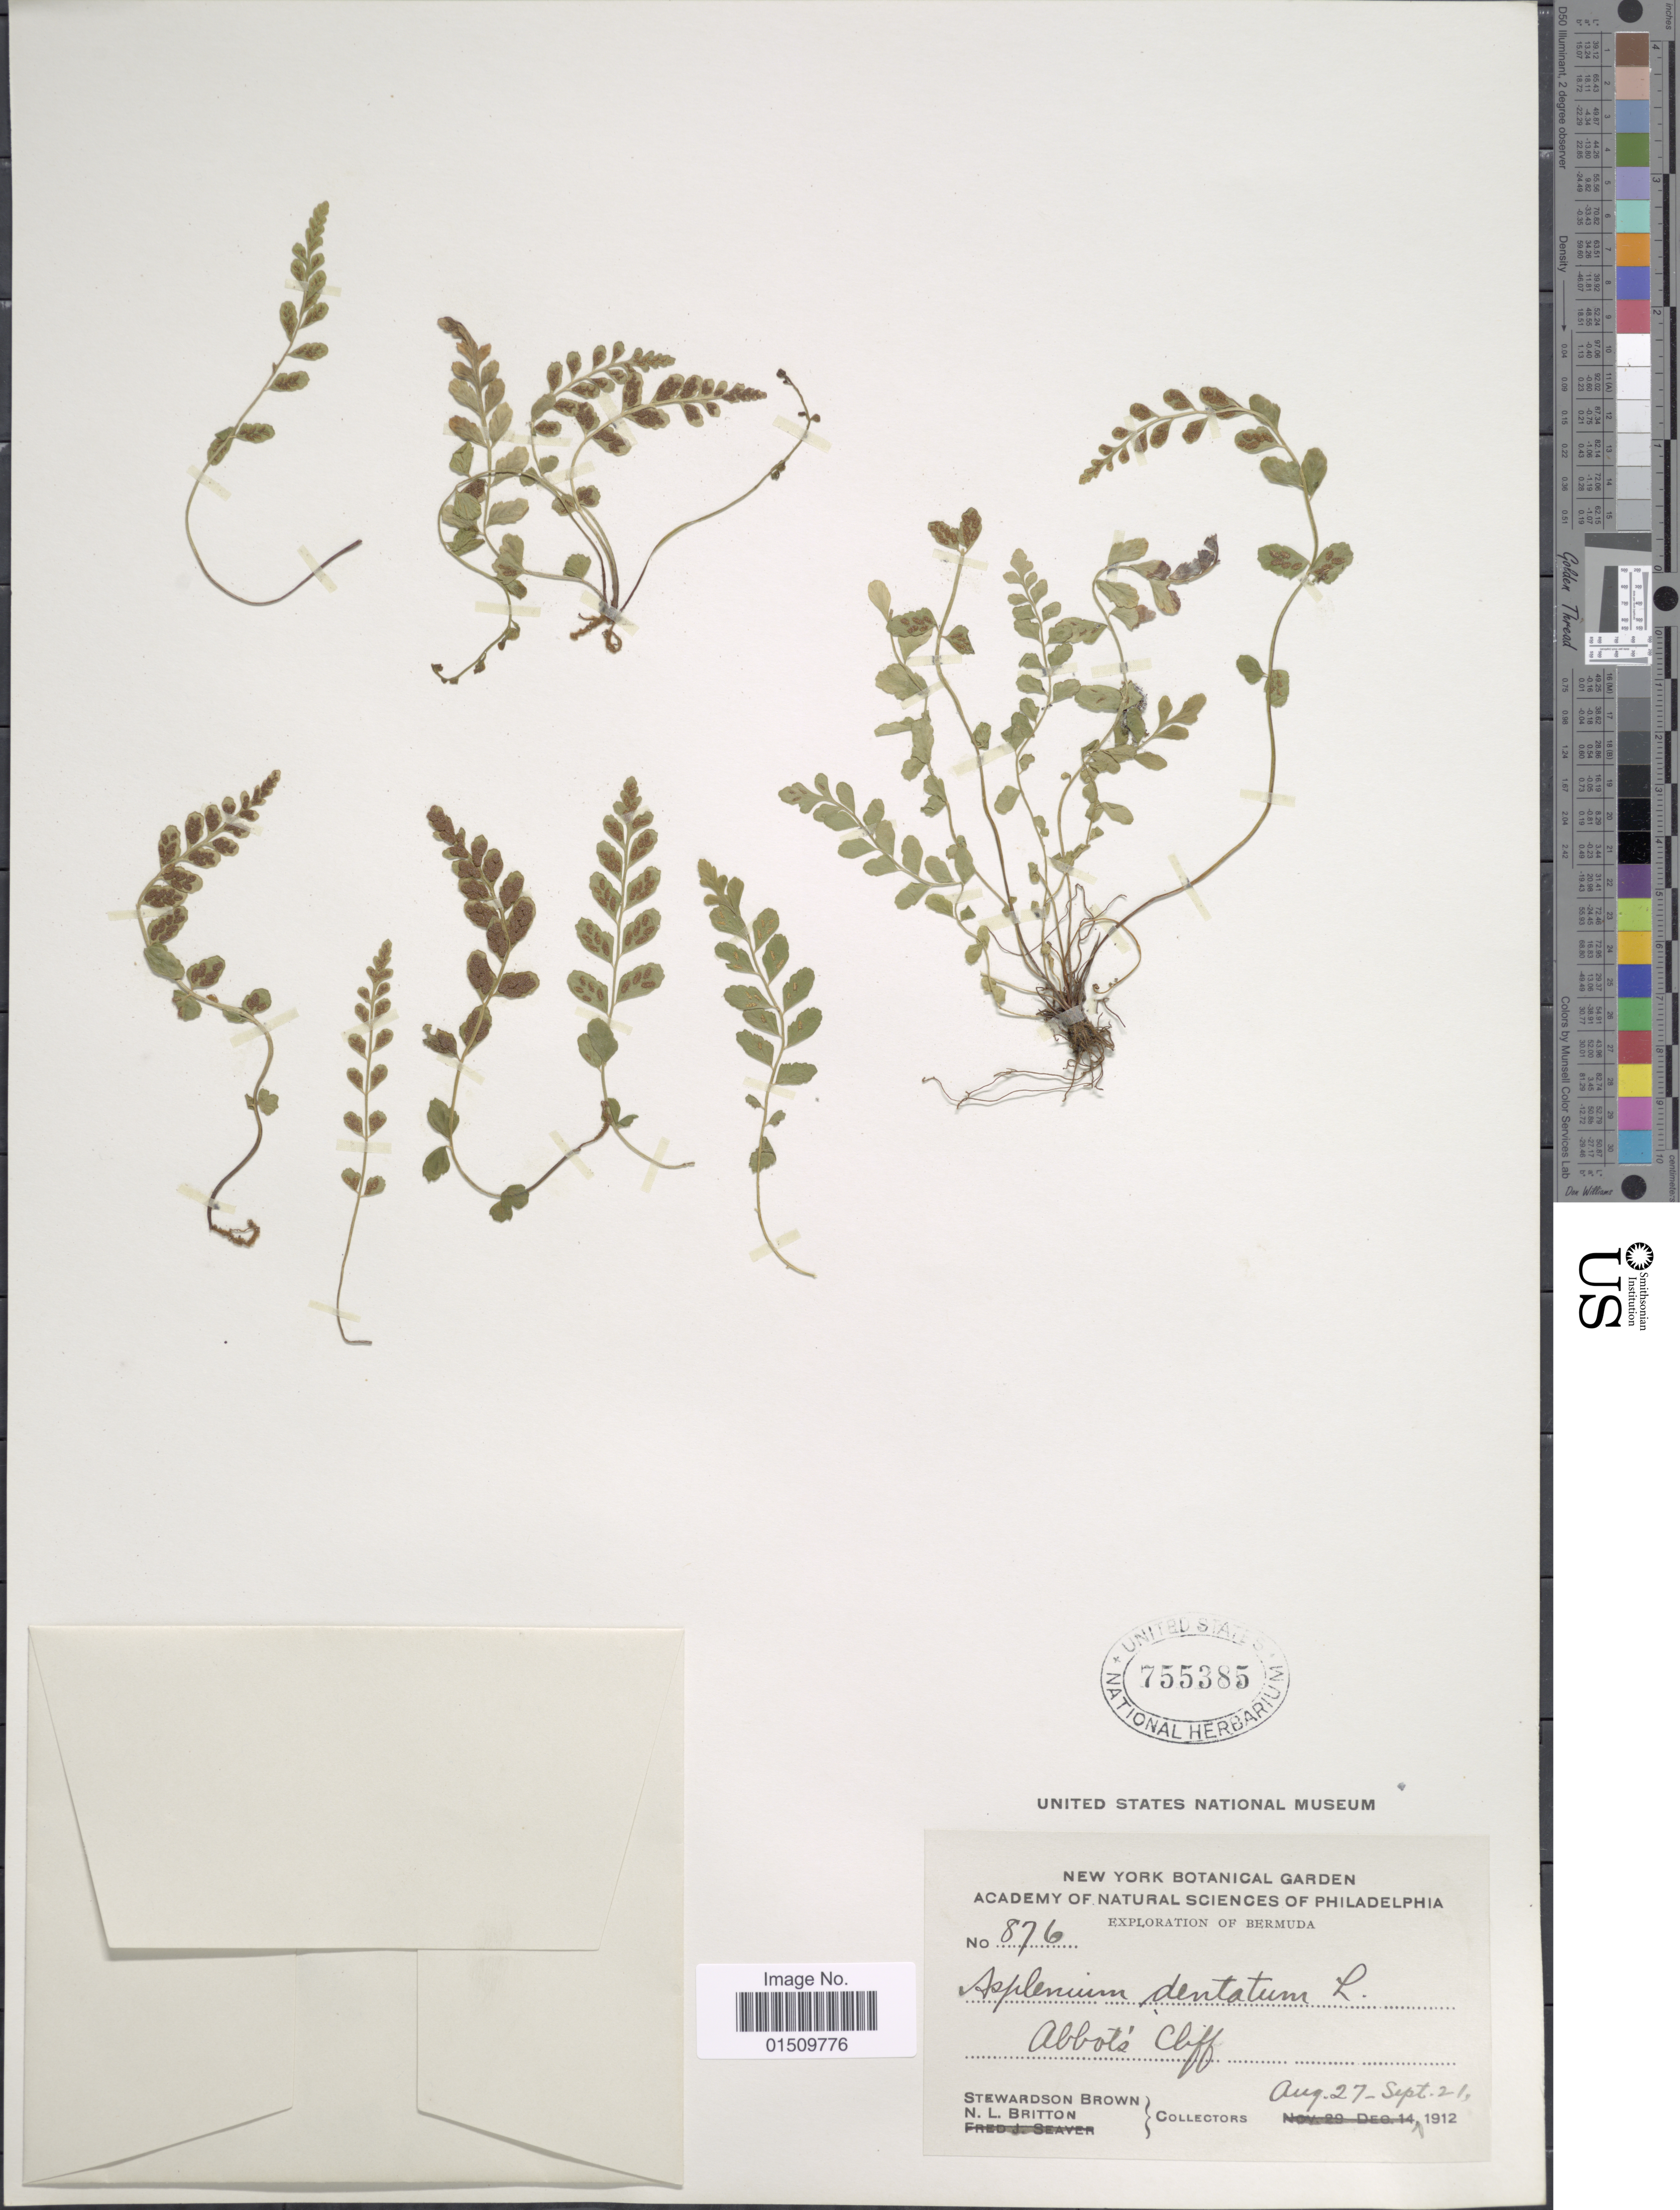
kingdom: Plantae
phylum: Tracheophyta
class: Polypodiopsida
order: Polypodiales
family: Aspleniaceae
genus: Asplenium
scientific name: Asplenium trichomanes-dentatum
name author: L.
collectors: S. Brown & N. Britton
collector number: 876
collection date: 1912-08-27/1912-09-26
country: Bermuda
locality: Bermuda, Abbot's Cliff.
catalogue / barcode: US 755385